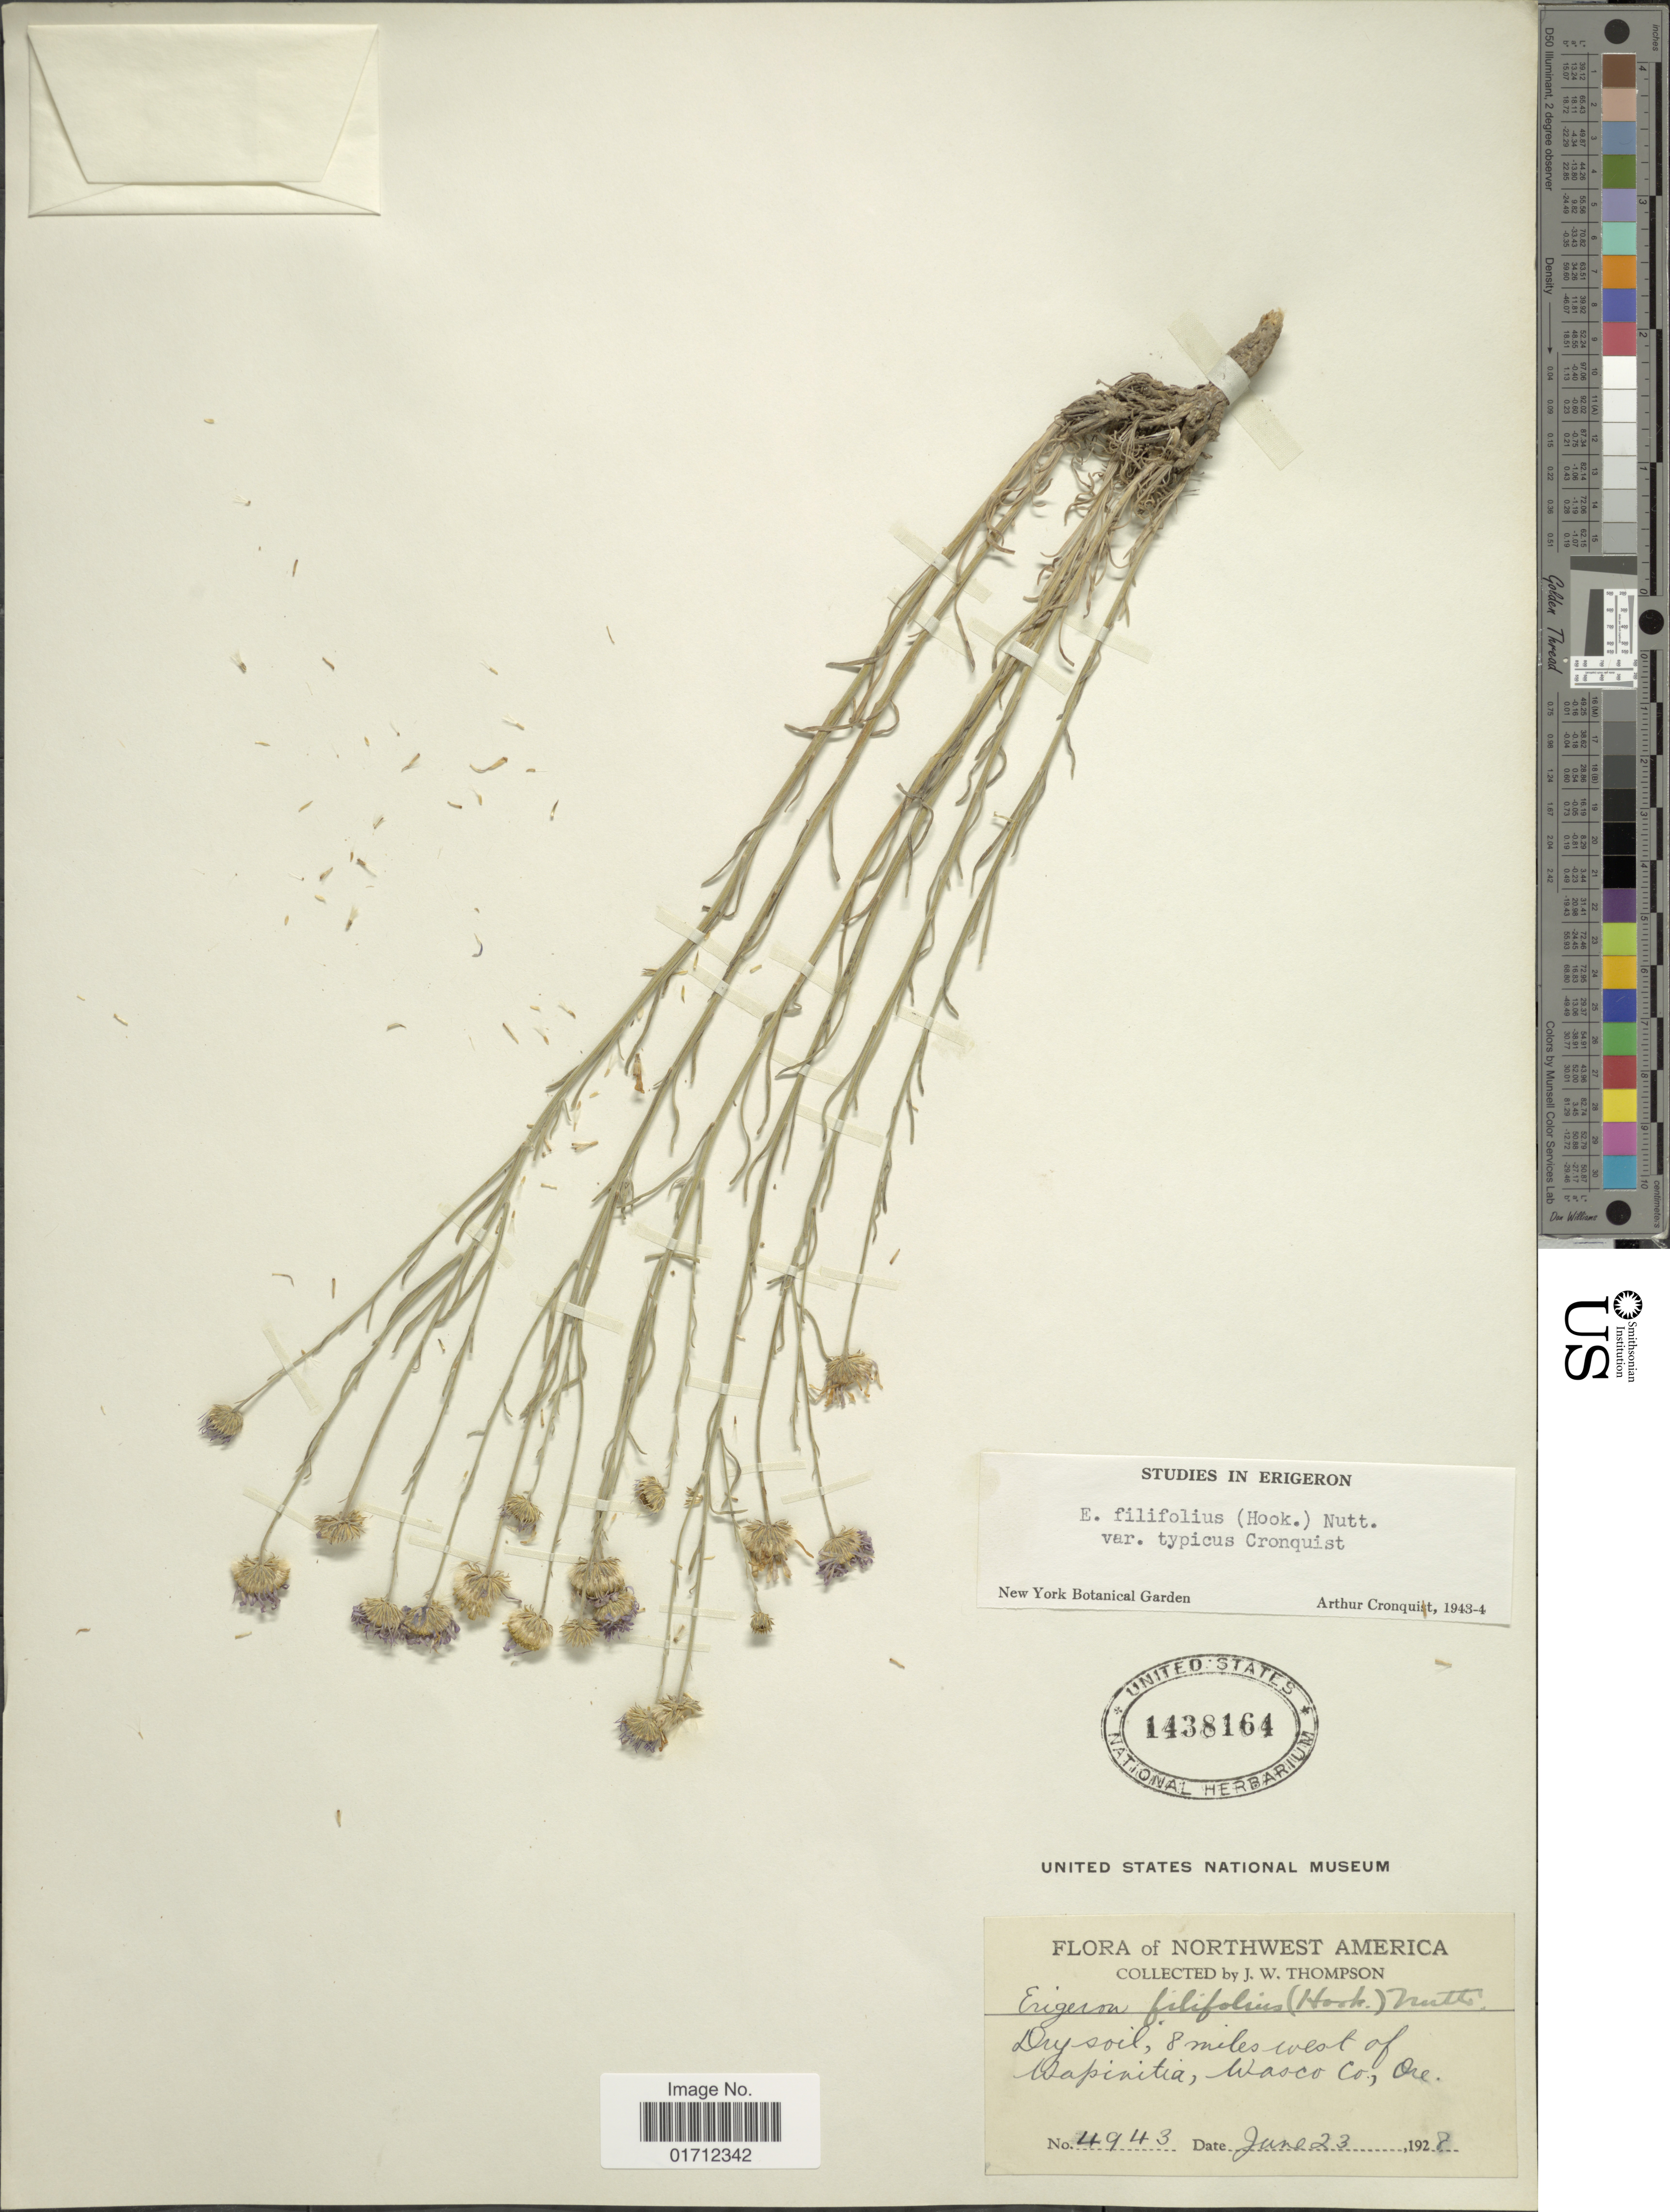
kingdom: Plantae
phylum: Tracheophyta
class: Magnoliopsida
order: Asterales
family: Asteraceae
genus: Erigeron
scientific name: Erigeron filifolius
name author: (Hook.) Nutt.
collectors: J. W. Thompson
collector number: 4943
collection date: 1928-06-23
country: United States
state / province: Oregon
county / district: Wasco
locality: Northwest America, 8 miles west of Wapinitia, Wasco Co.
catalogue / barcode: US 1438164